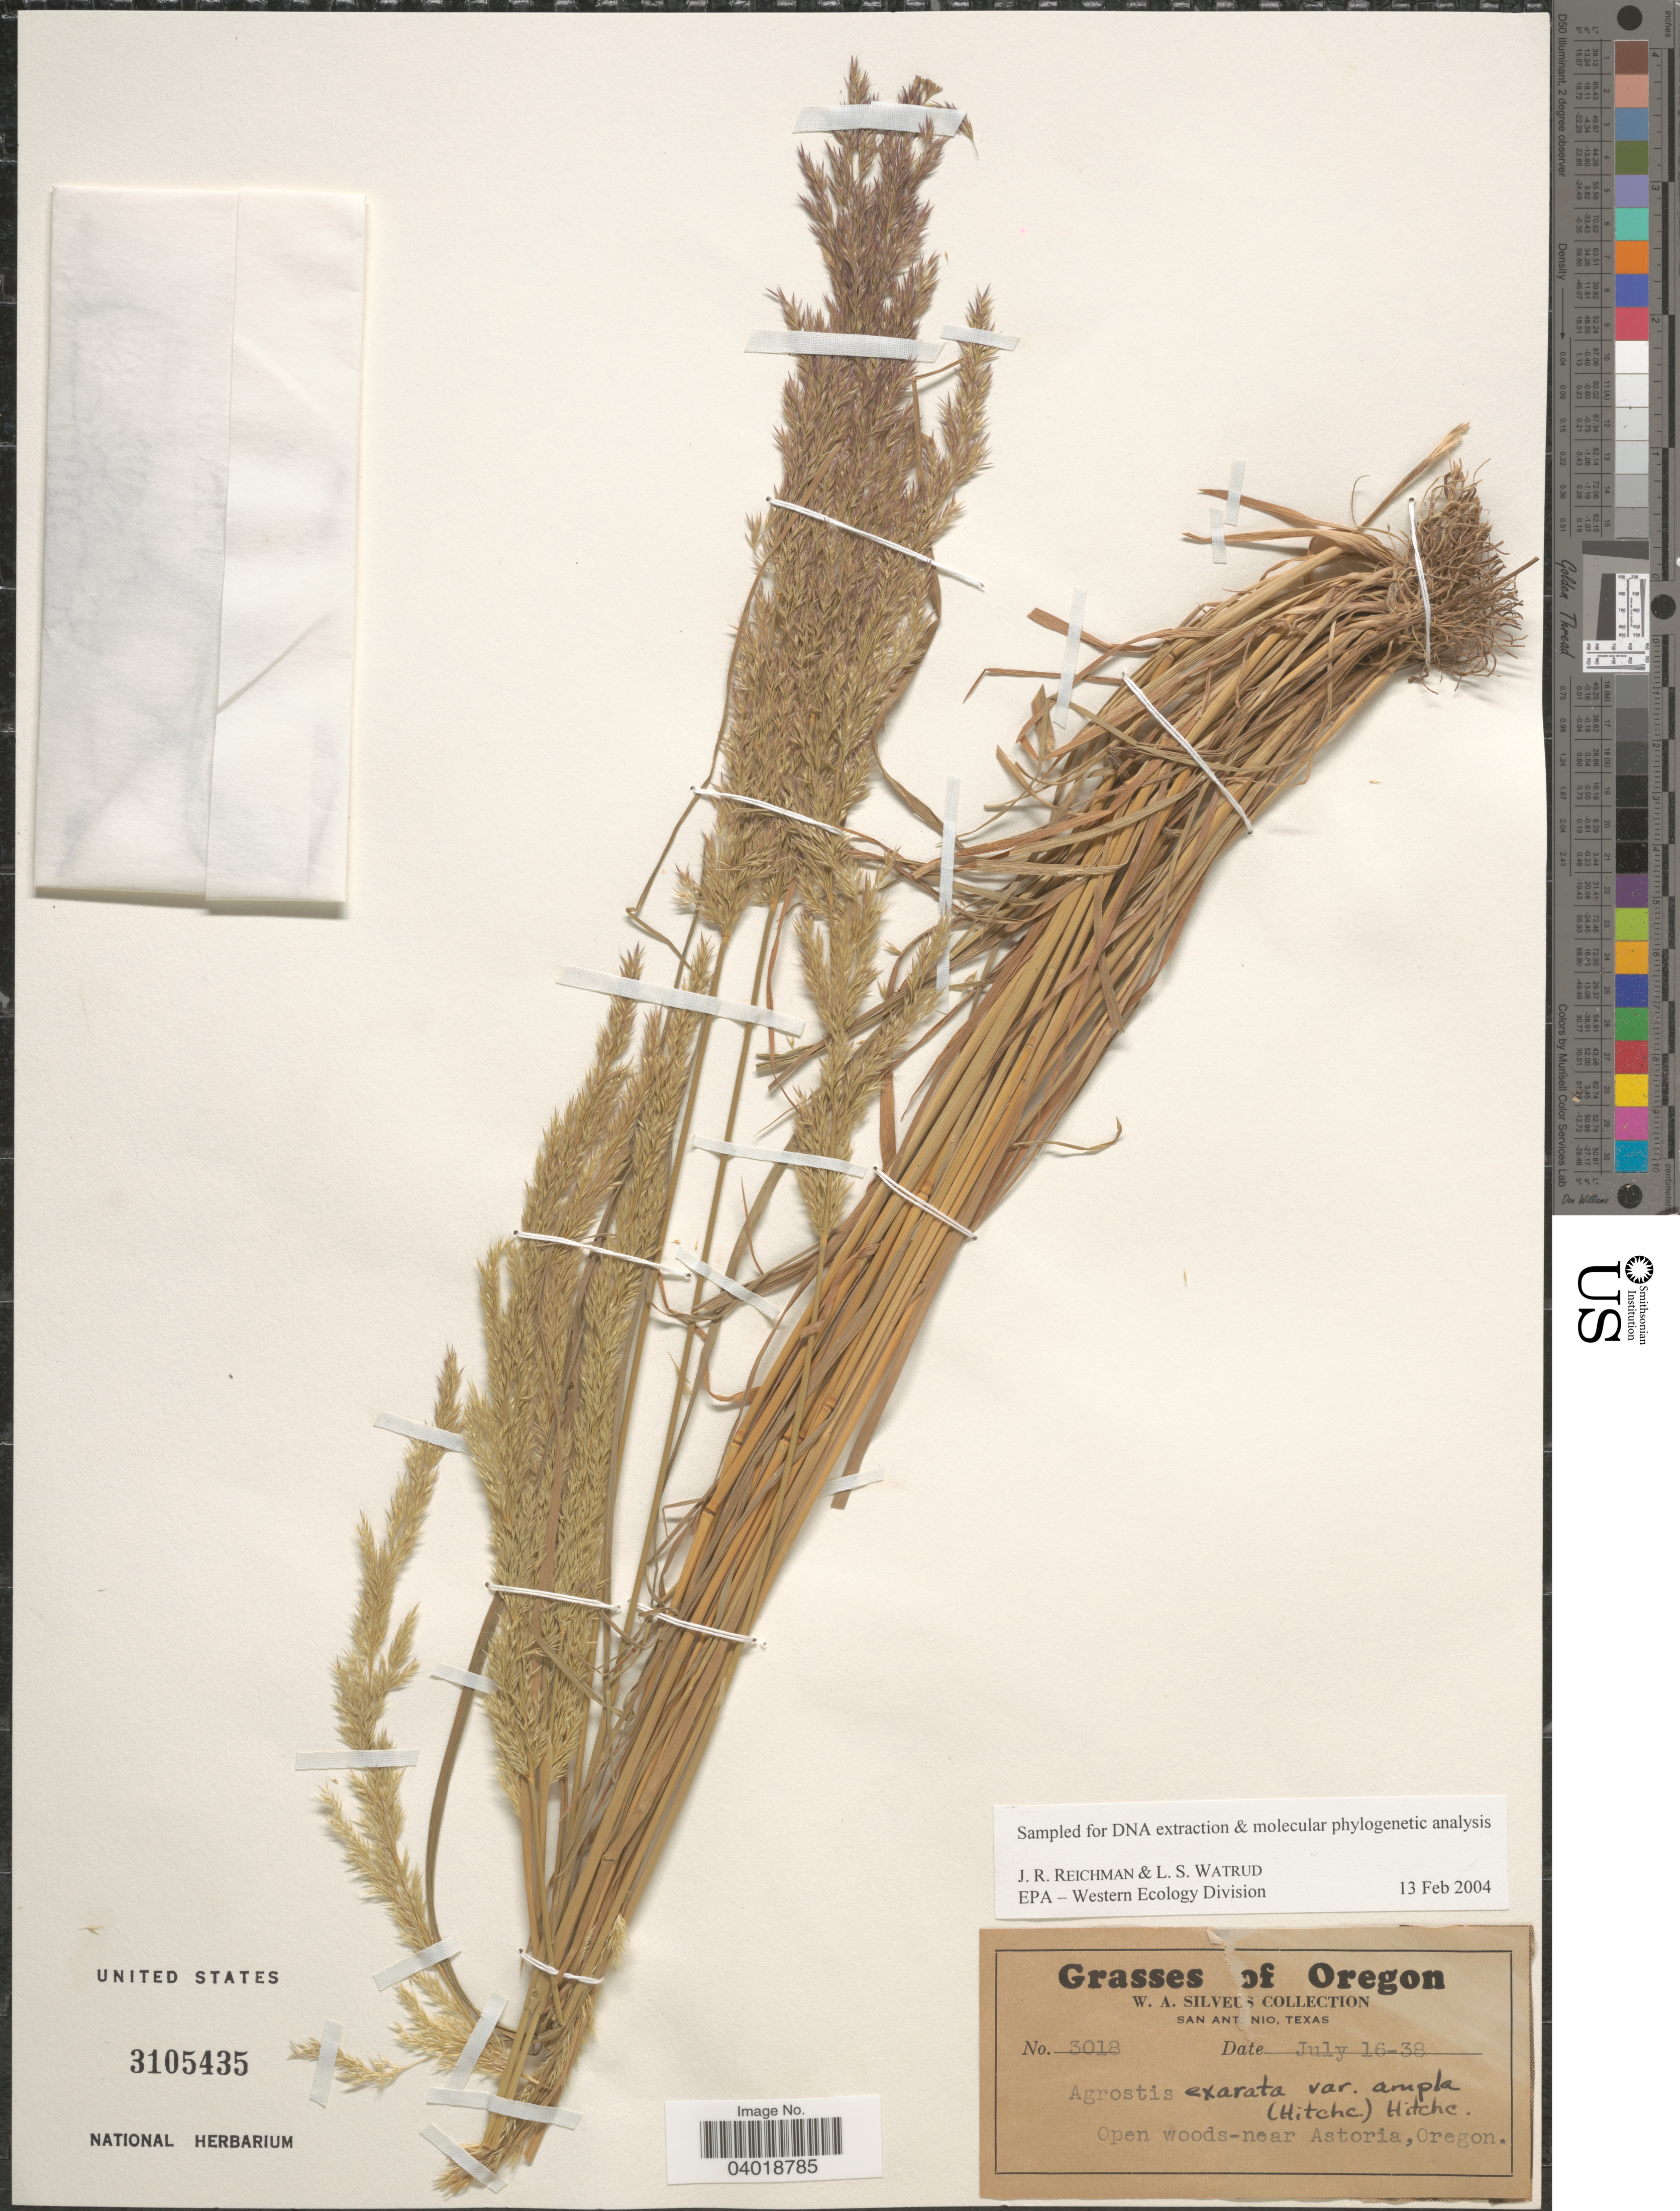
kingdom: Plantae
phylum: Tracheophyta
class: Liliopsida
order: Poales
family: Poaceae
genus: Agrostis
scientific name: Agrostis exarata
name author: Trin.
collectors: W. Silveus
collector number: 3018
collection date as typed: Transcribed d/m/y: 16/7/38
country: United States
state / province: Oregon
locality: Open woods-near Astoria.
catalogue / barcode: US 3105435